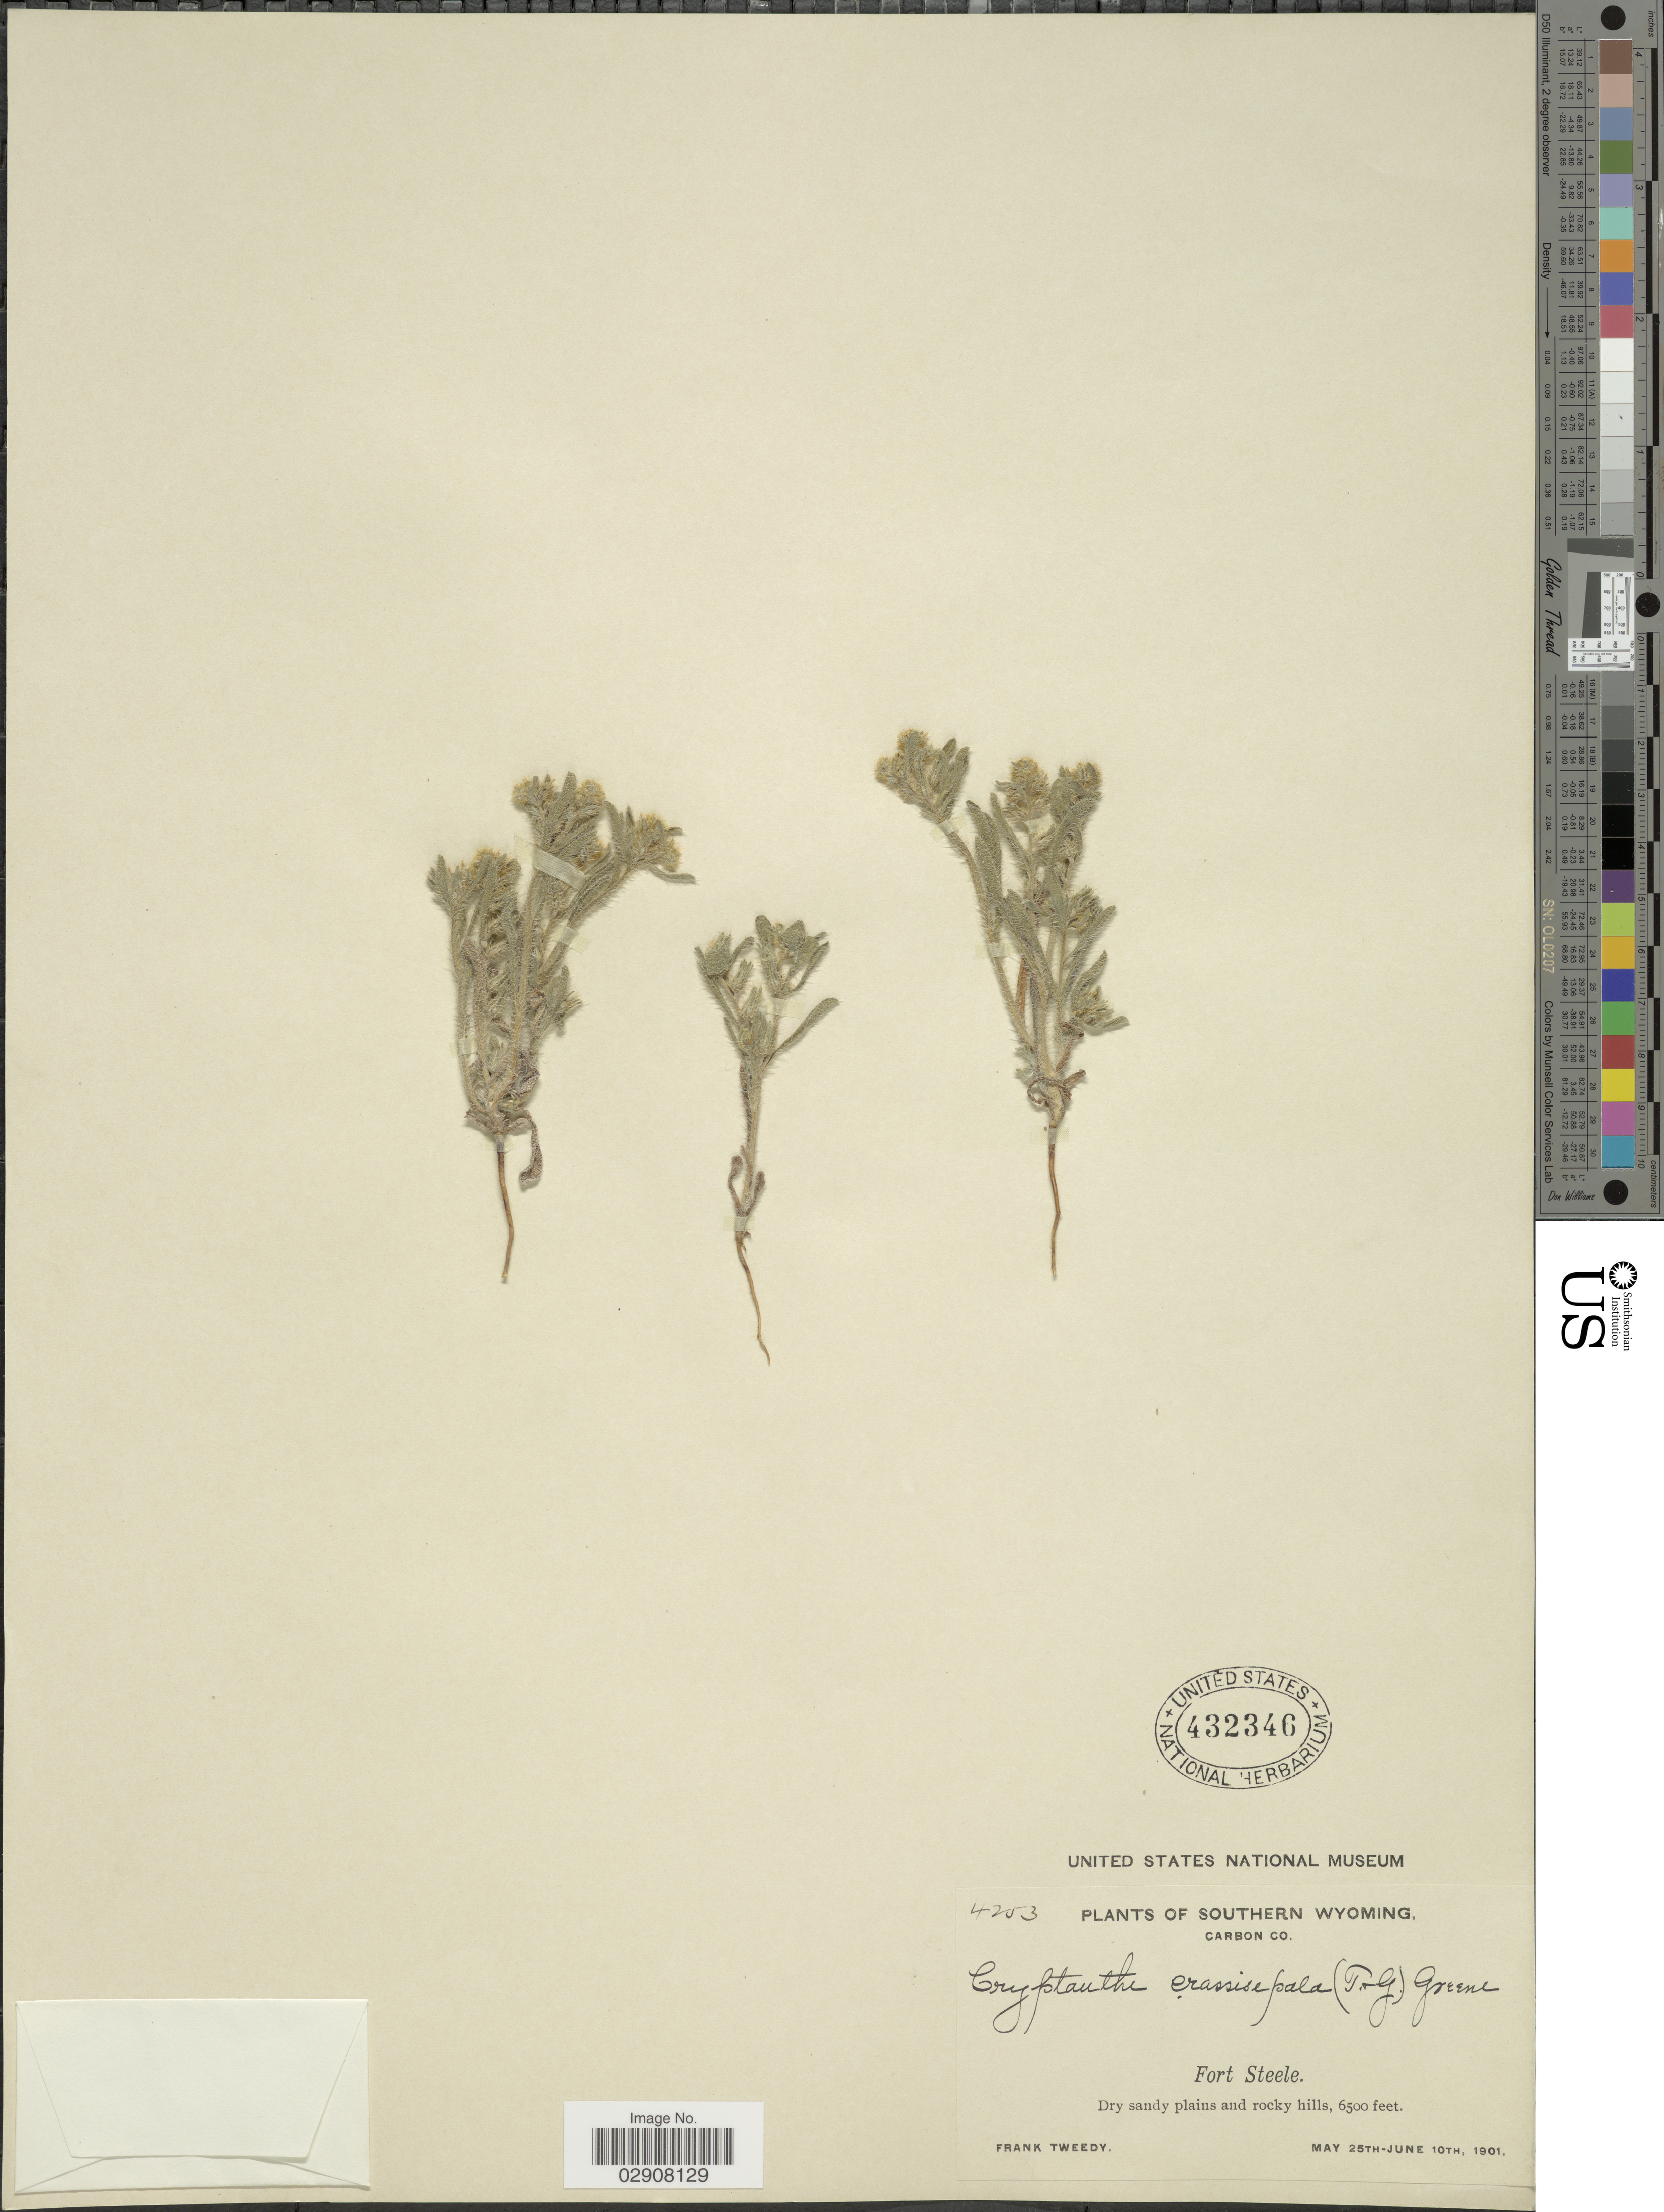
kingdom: Plantae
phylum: Tracheophyta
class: Magnoliopsida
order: Boraginales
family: Boraginaceae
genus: Cryptantha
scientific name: Cryptantha minima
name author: Rydb.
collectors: F. Tweedy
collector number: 4253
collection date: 1901-05-25/1901-06-10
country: United States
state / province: Wyoming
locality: Southern Wyoming, Carbon Co., Fort Steele.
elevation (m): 1981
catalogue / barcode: US 432346